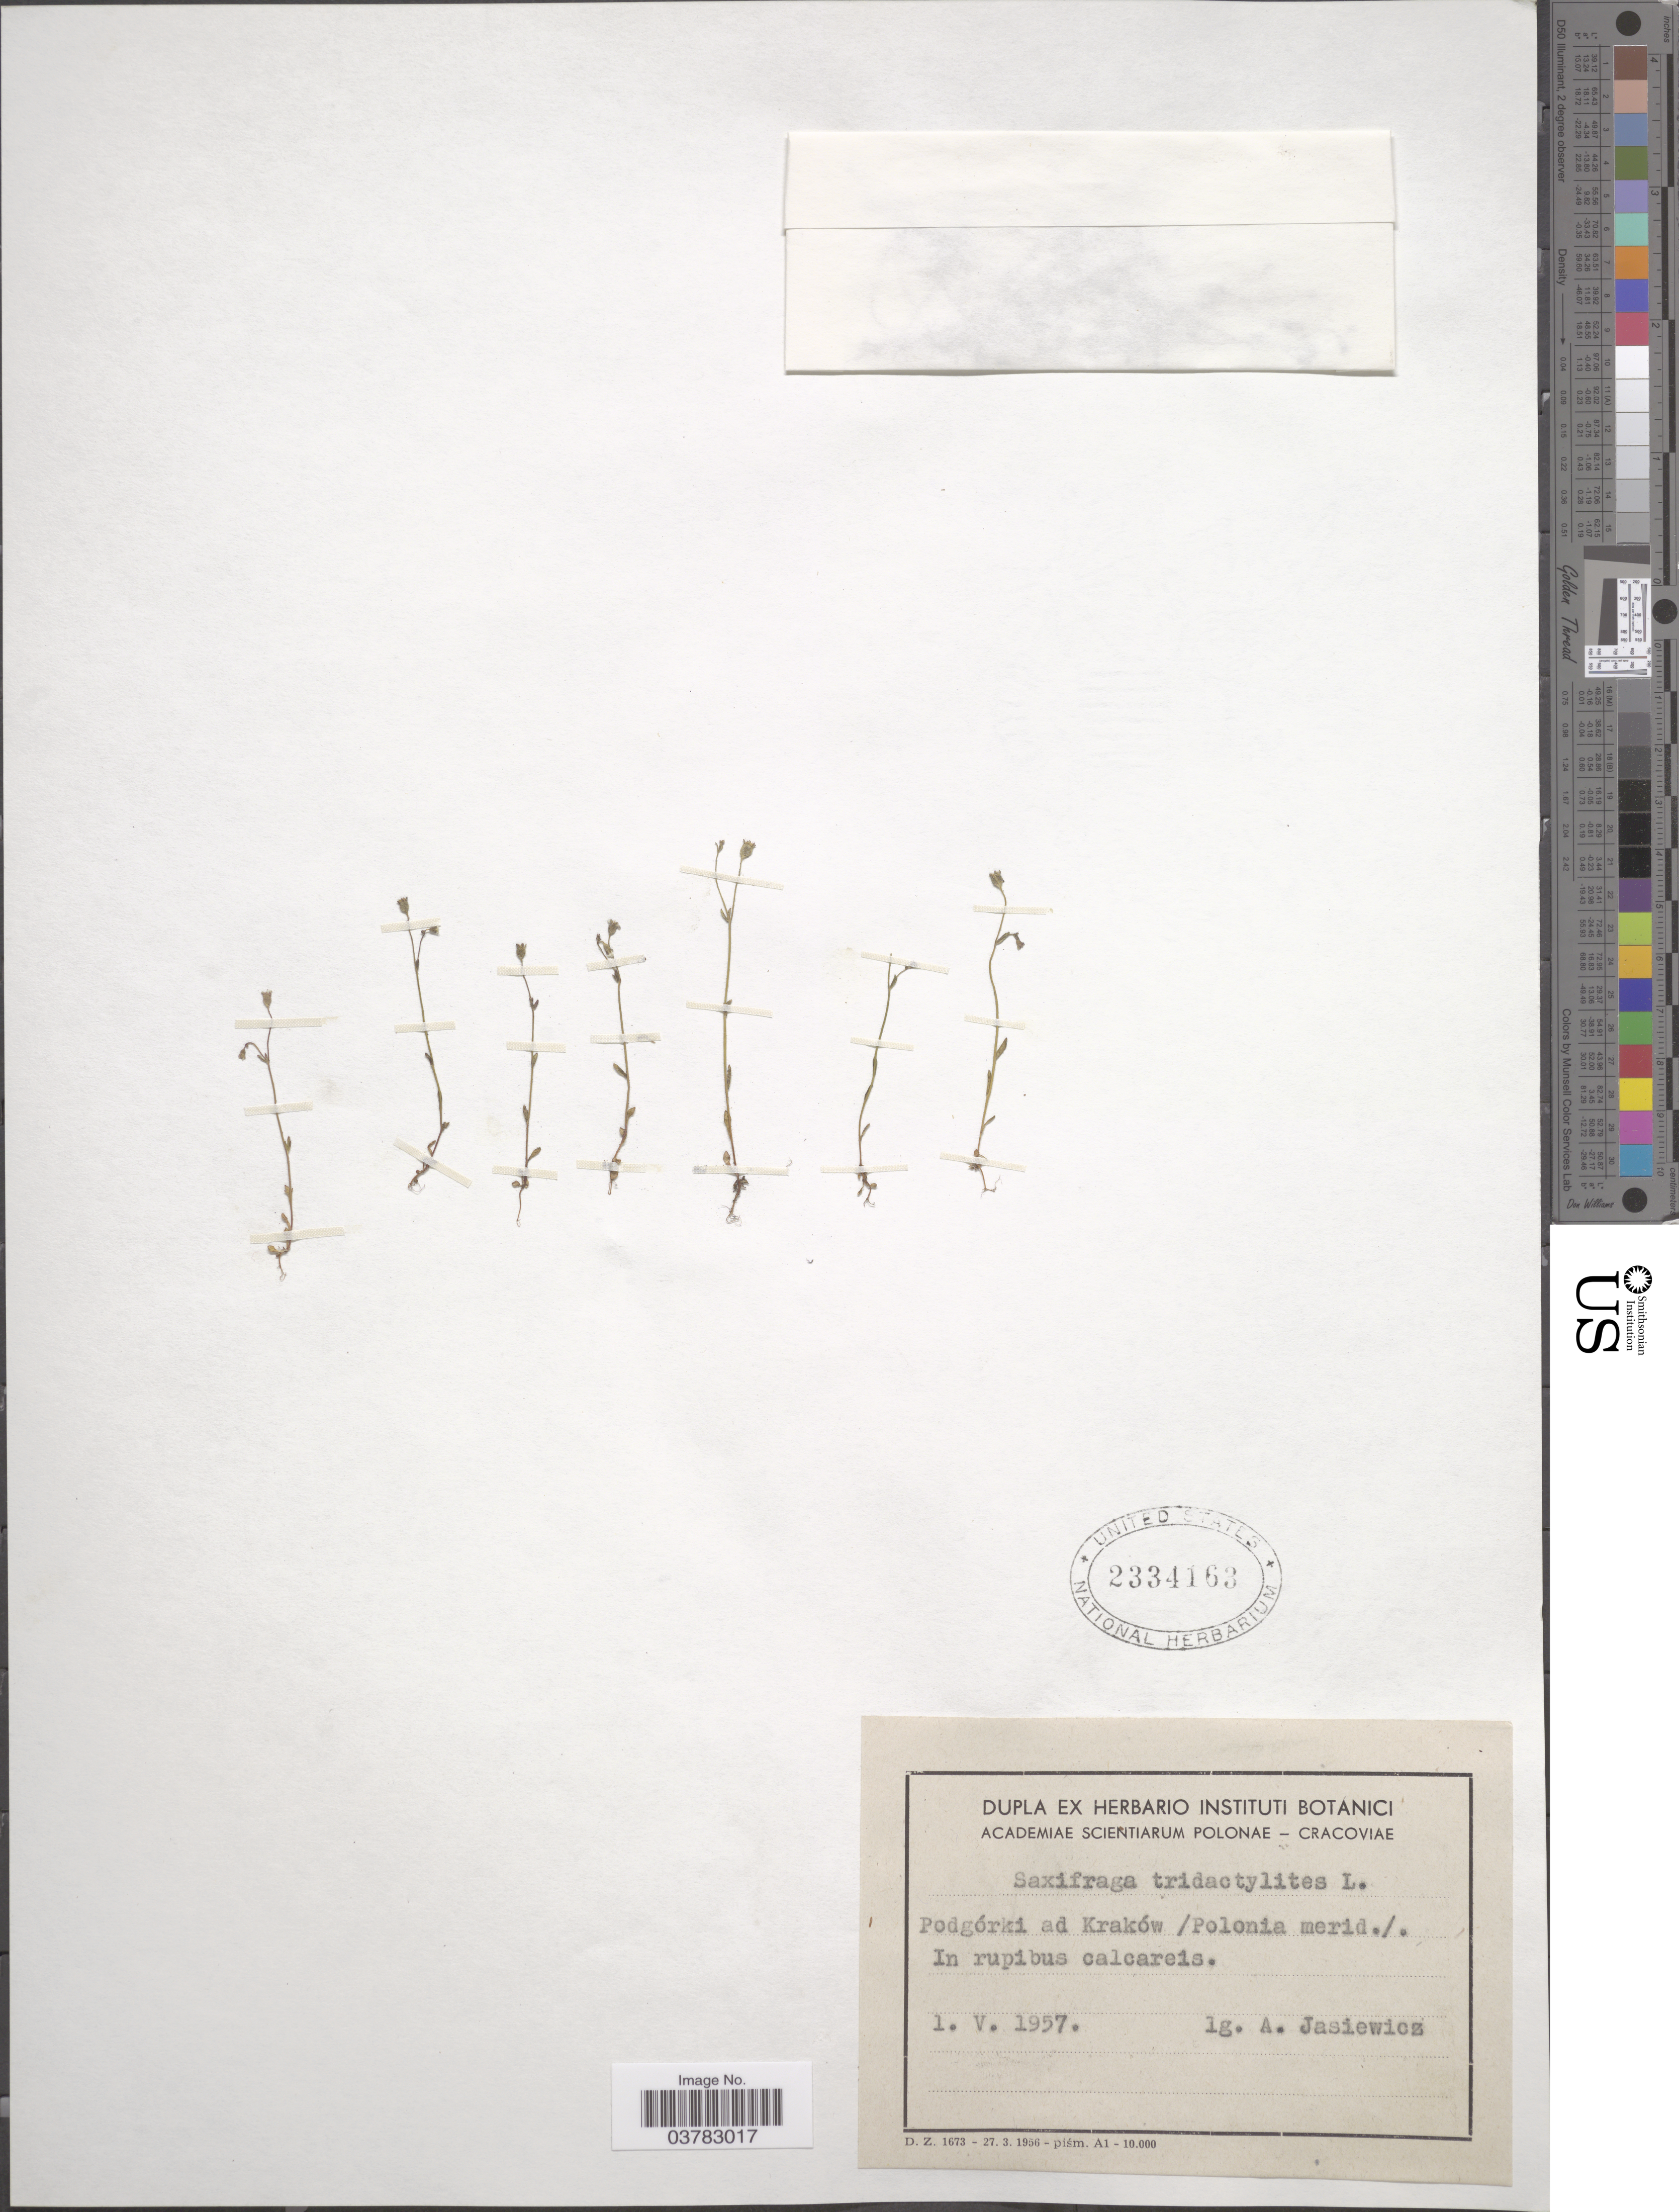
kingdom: Plantae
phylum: Tracheophyta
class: Magnoliopsida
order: Saxifragales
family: Saxifragaceae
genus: Saxifraga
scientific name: Saxifraga tridactylites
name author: L.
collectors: A. Jasiewicz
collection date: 1957-05-01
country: Poland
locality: Podgórki ad Kraków /Polonia merid./. In rupibus calcareis.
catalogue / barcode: US 2334163